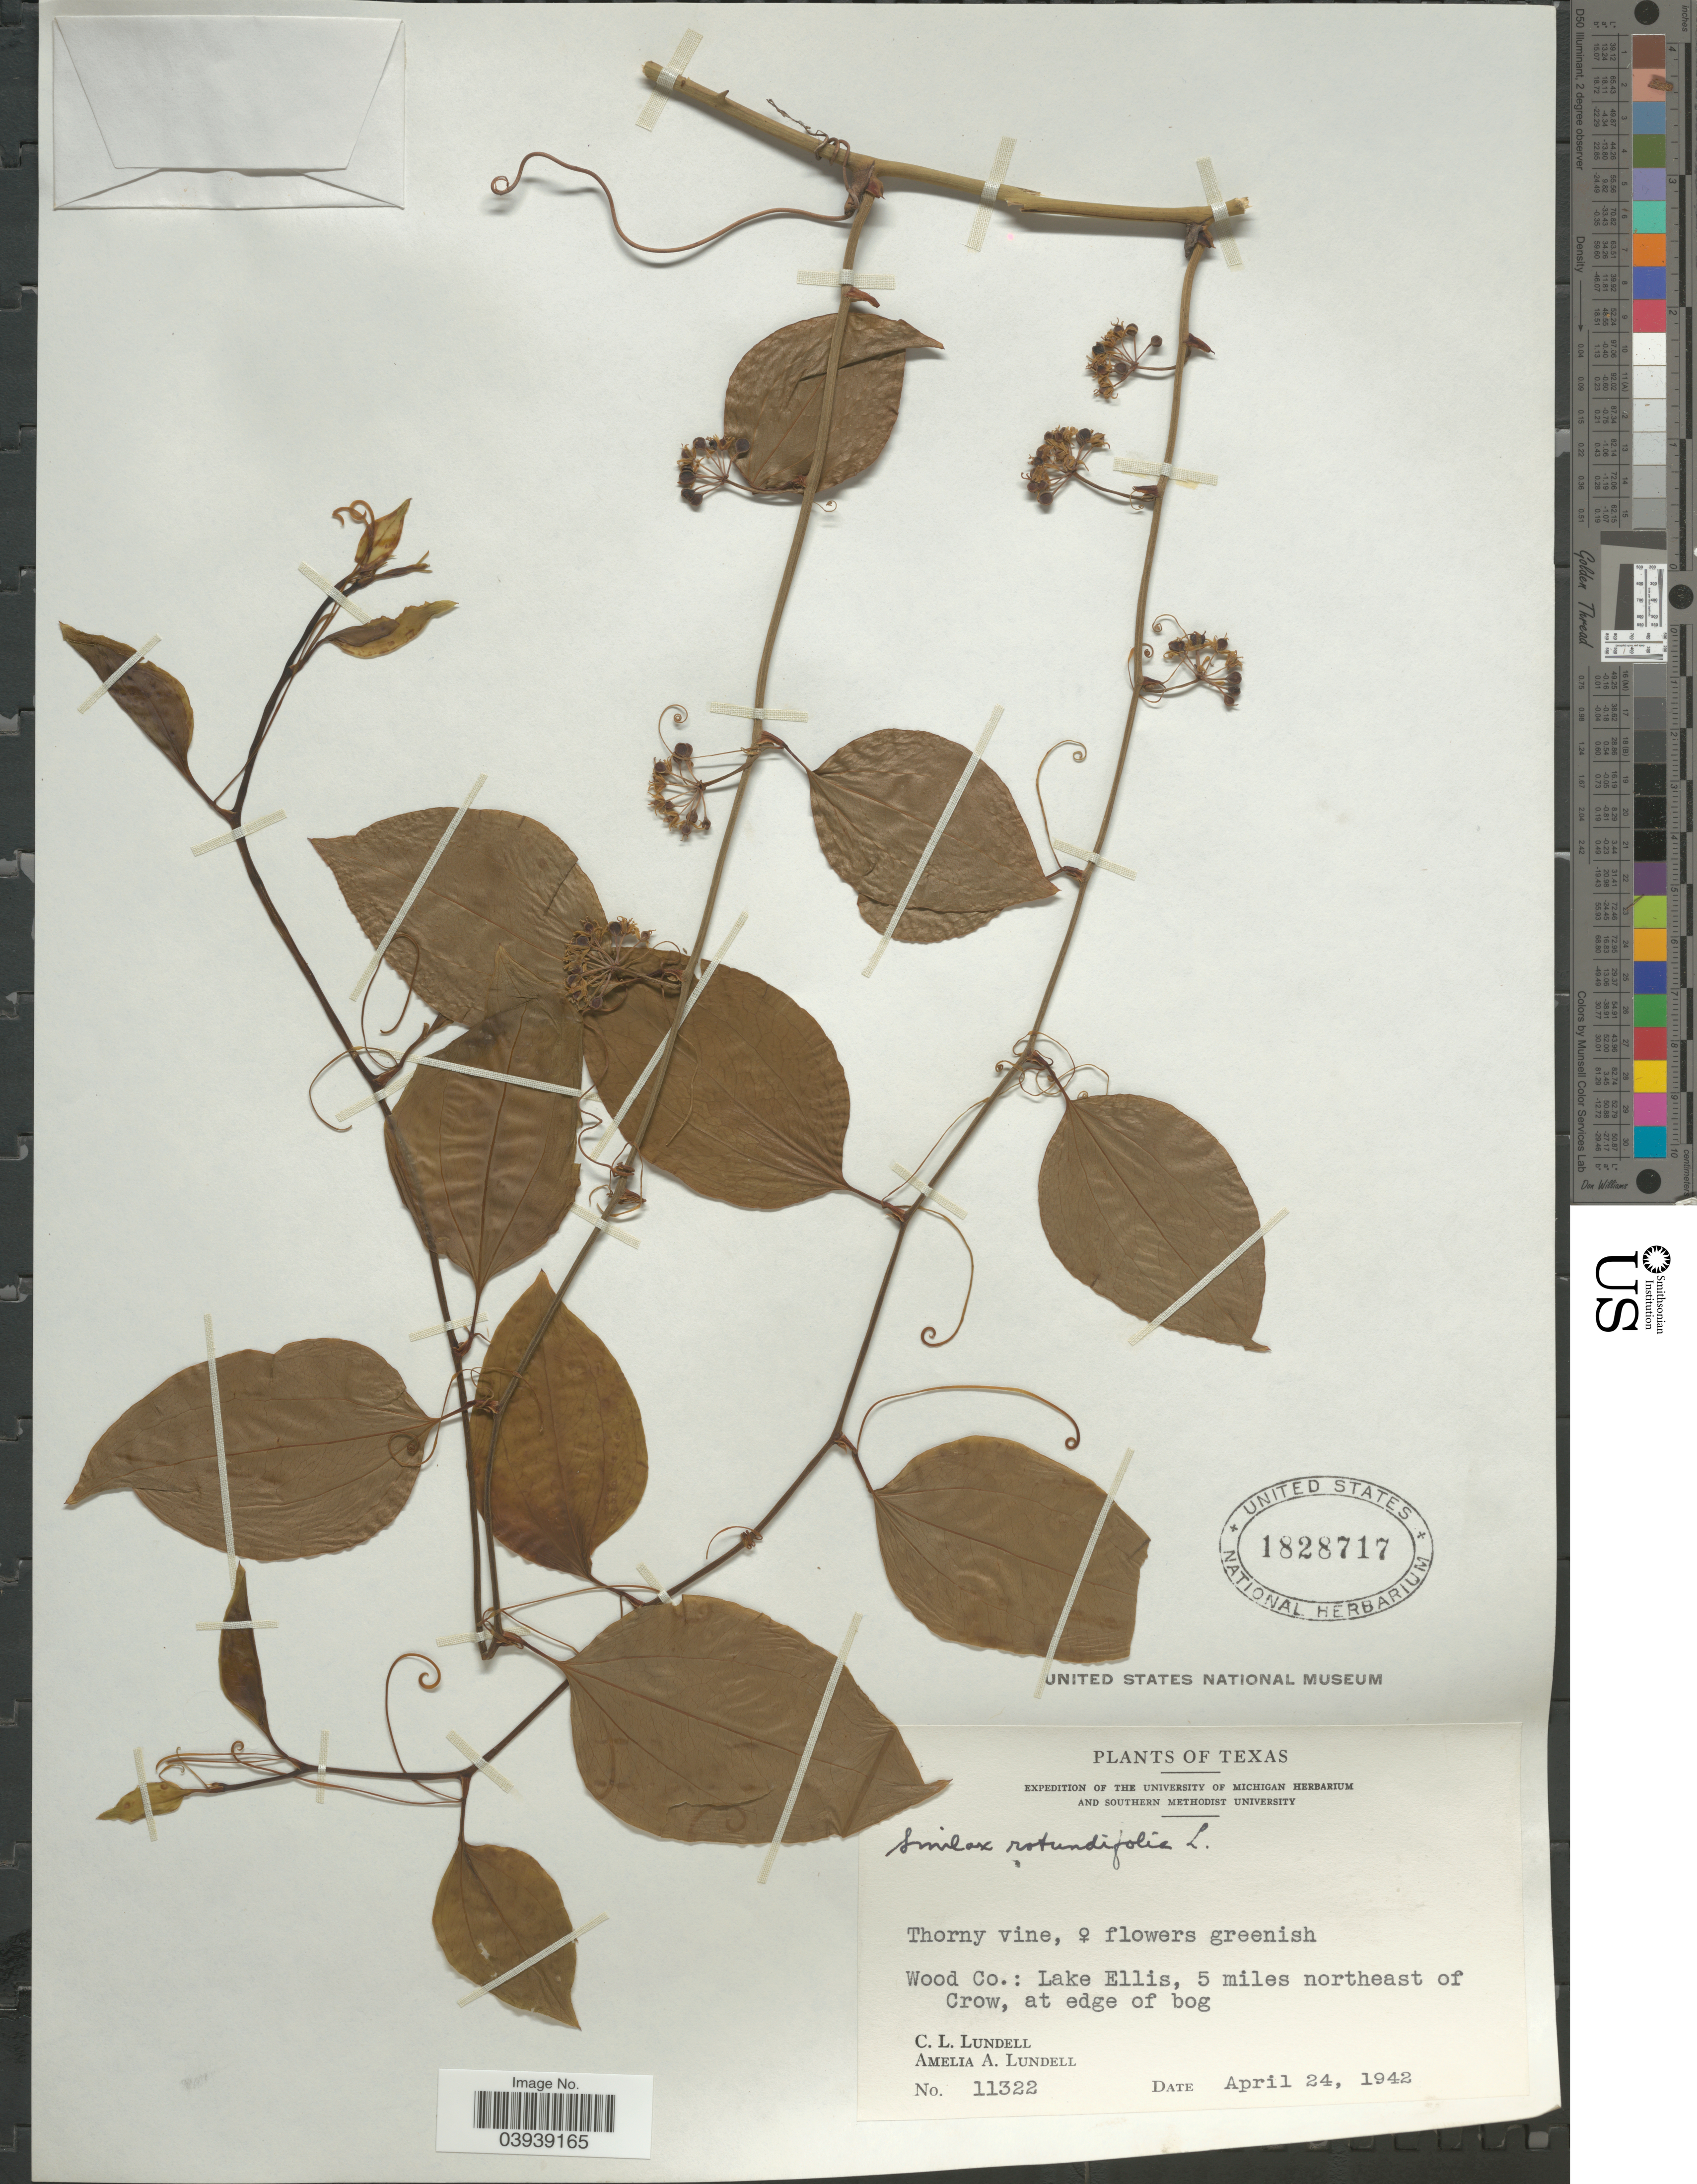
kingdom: Plantae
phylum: Tracheophyta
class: Liliopsida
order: Liliales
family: Smilacaceae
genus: Smilax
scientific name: Smilax rotundifolia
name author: L.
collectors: C. L. Lundell & A. A. Lundell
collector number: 11322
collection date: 1942-04-24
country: United States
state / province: Texas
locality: Wood Co.: Lake Ellis, 5 miles northeast of Crow, at edge of bog.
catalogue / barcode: US 1828717